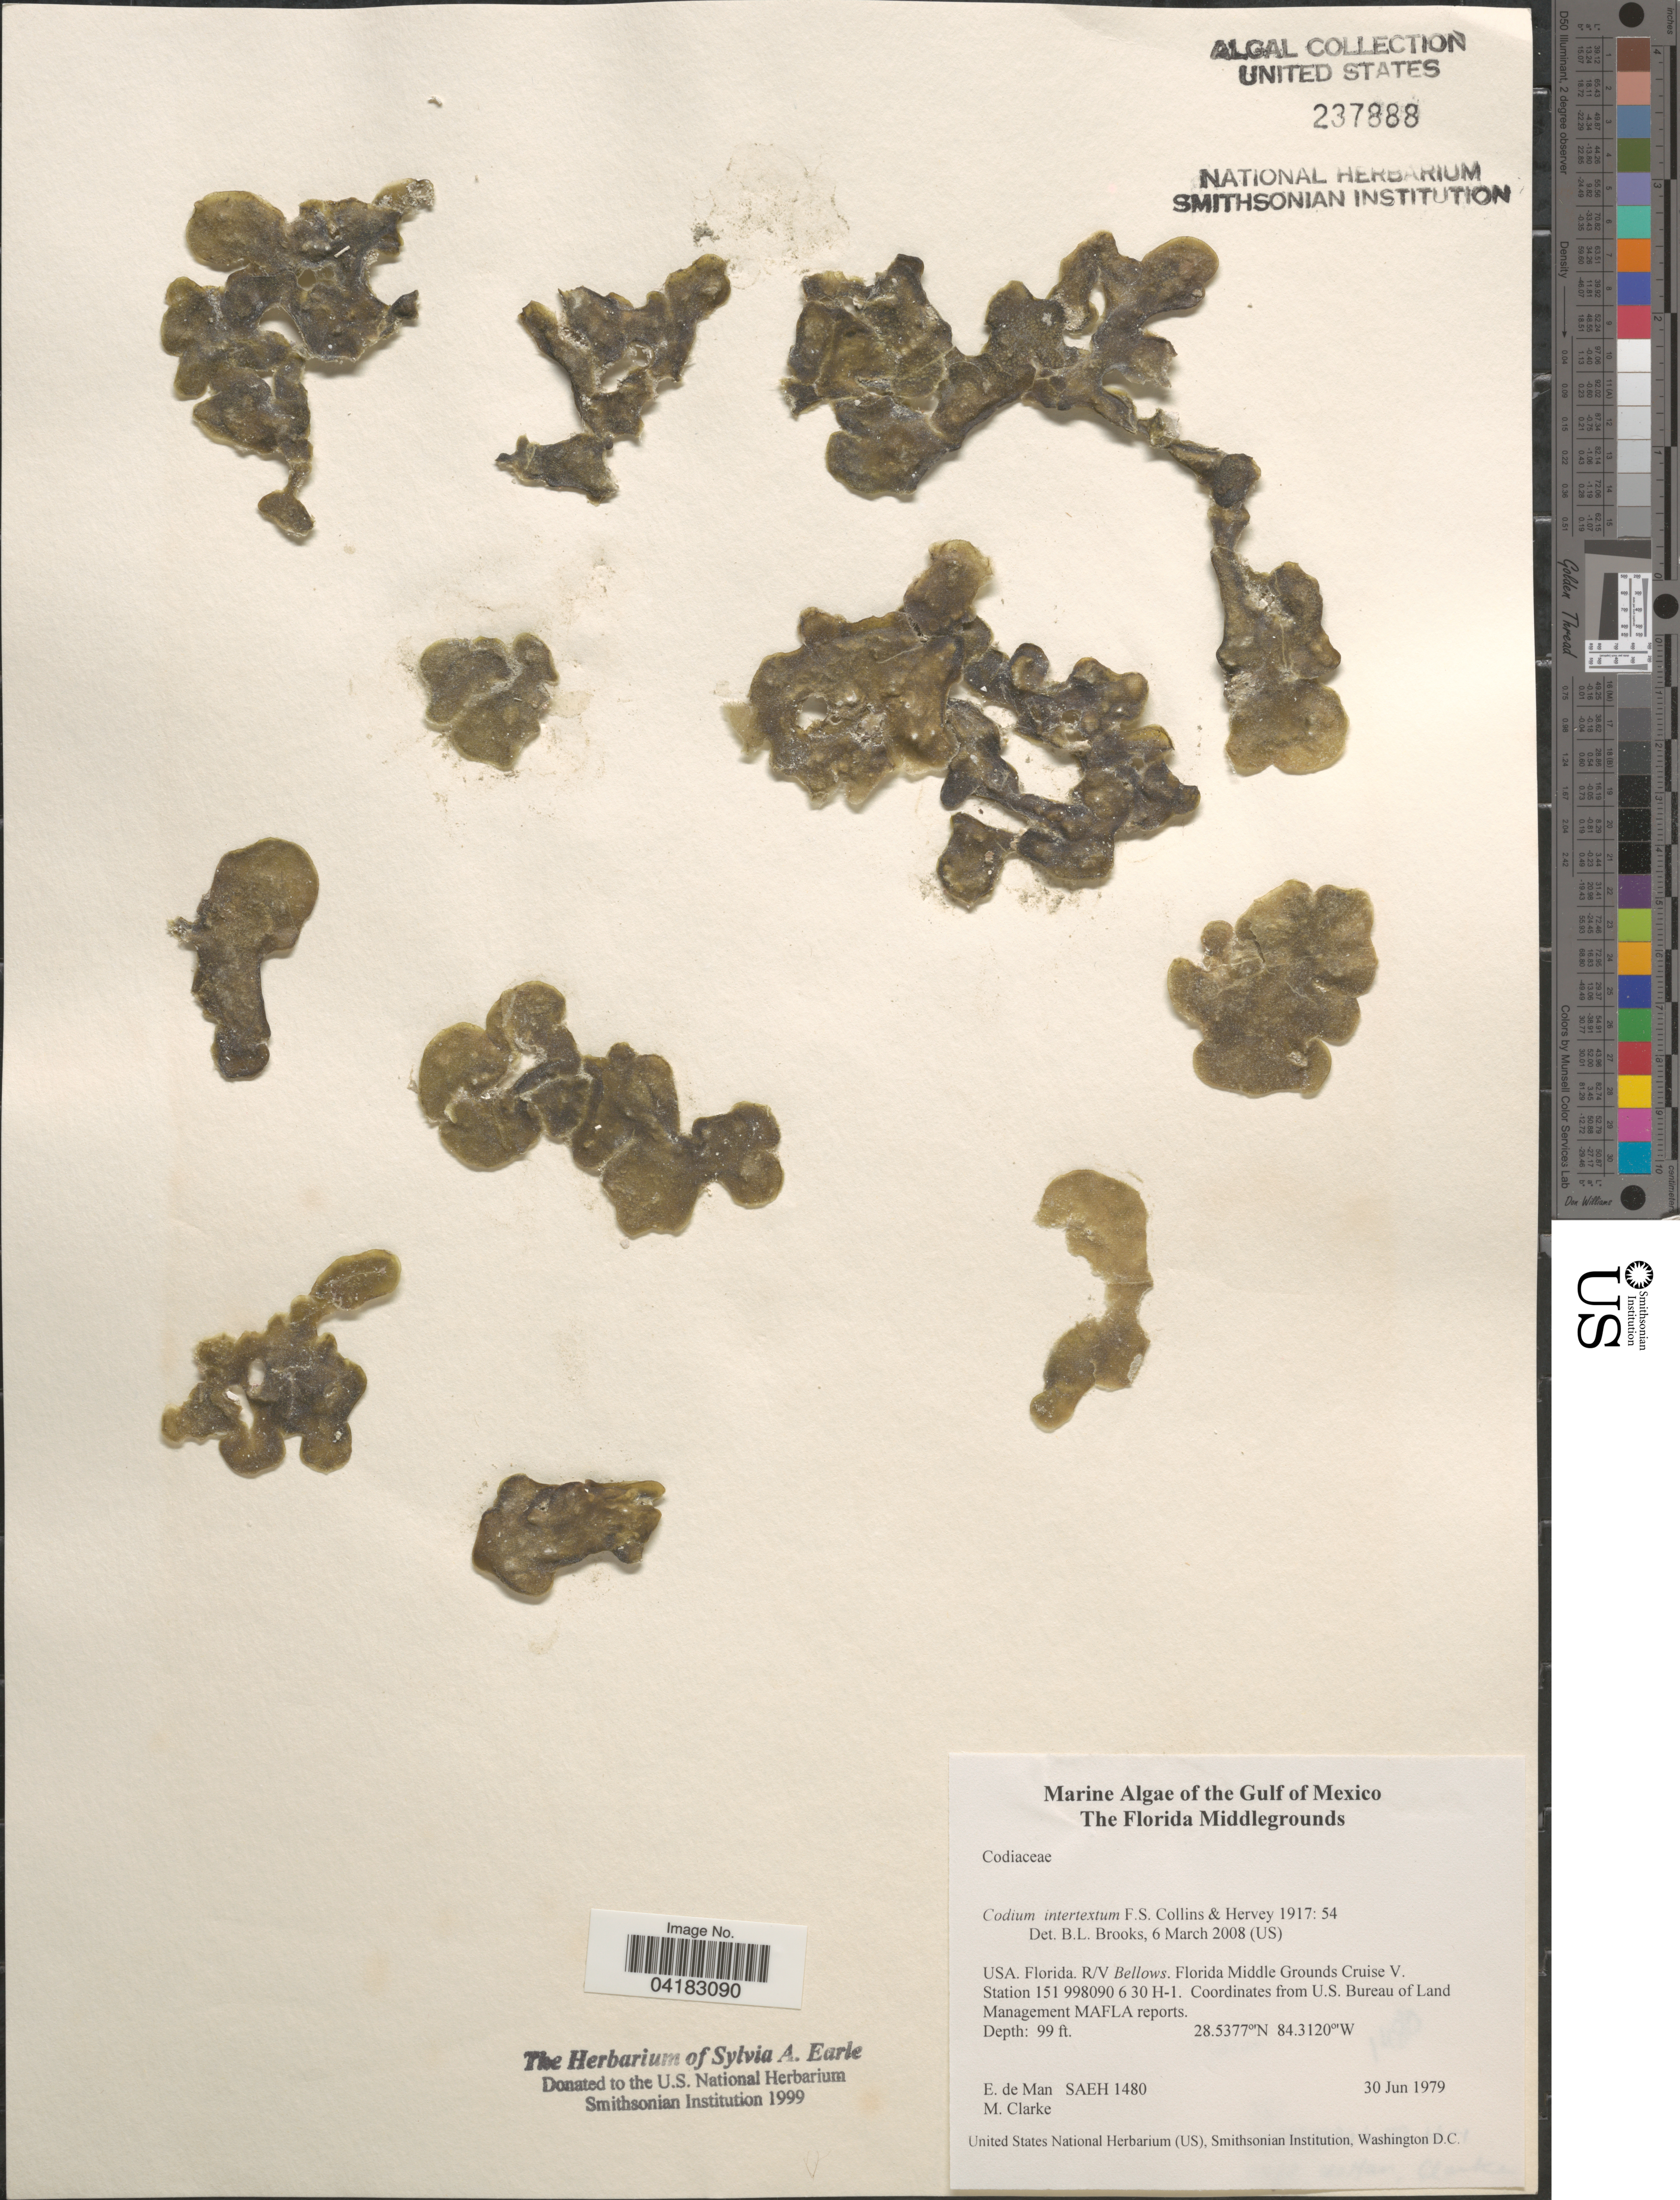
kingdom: Plantae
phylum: Chlorophyta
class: Ulvophyceae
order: Bryopsidales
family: Codiaceae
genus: Codium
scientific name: Codium intertextum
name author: Collins & Herv.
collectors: E. de Man & M. Clarke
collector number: SAEH1480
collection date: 1979-06-30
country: United States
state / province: Florida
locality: Gulf of Mexico. R/V Bellows. Florida Middle Grounds Cruise V. Station 151 998090 6 30 H-1.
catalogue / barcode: US 237888